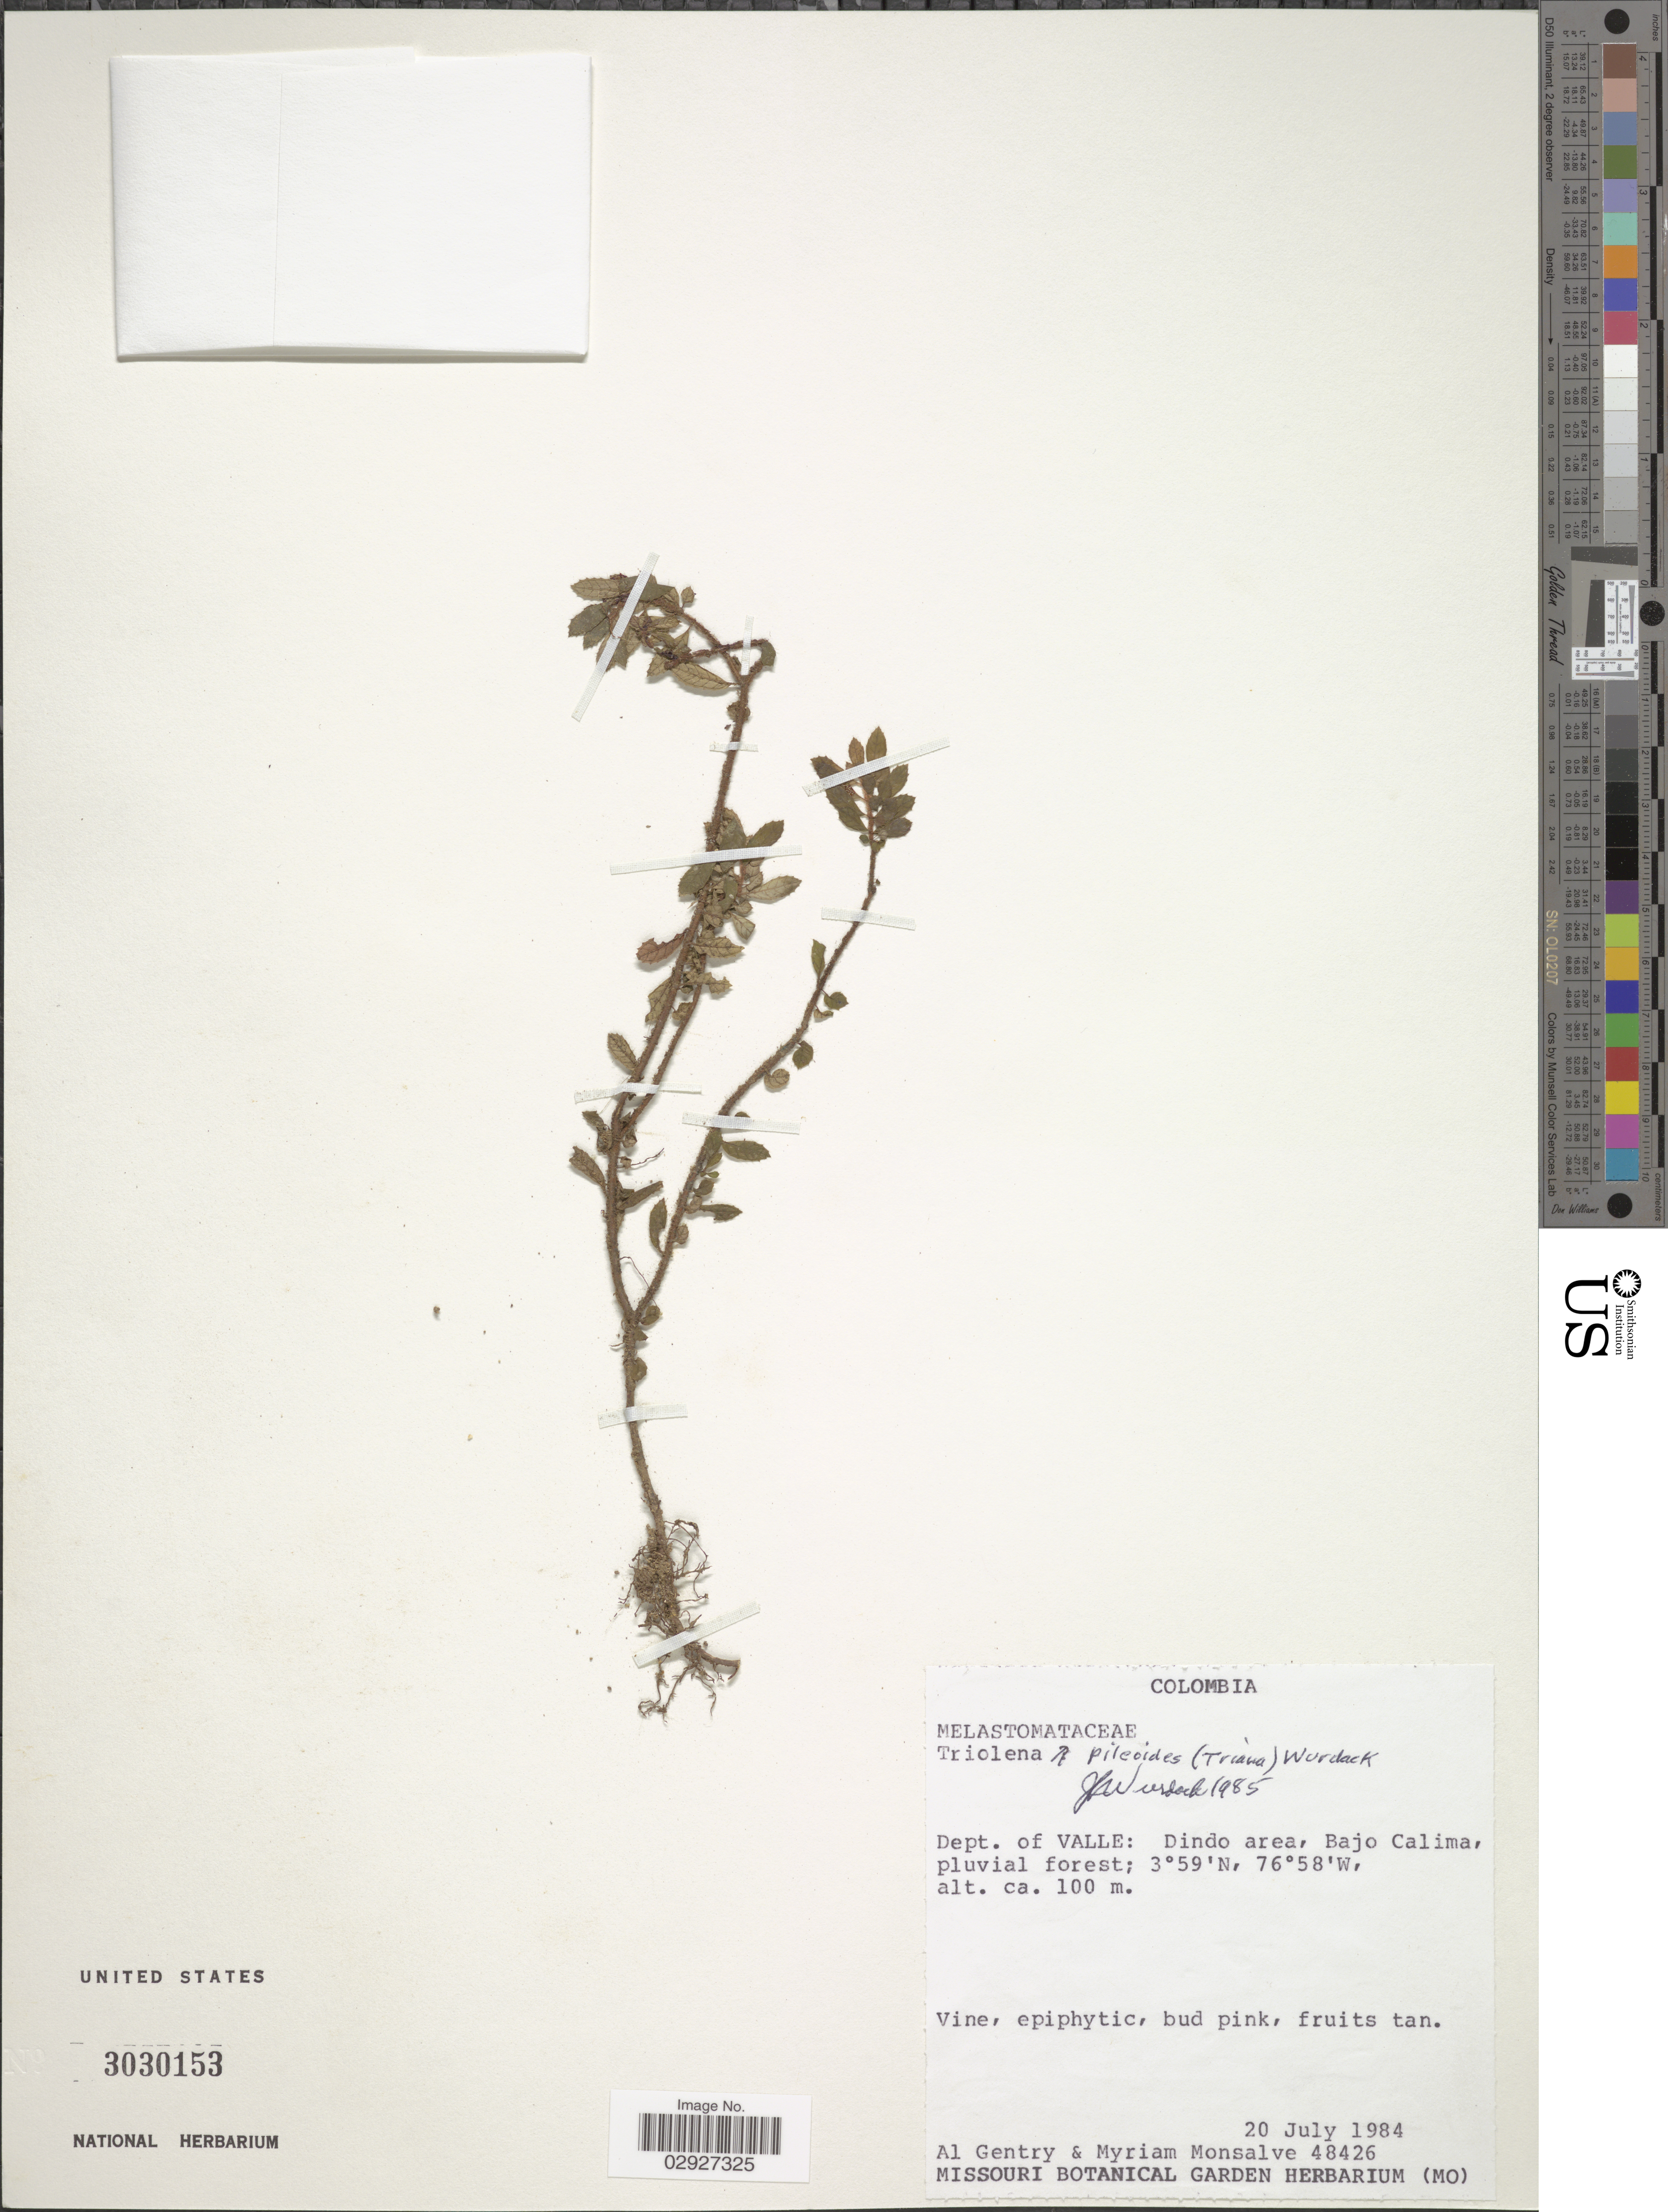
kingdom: Plantae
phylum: Tracheophyta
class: Magnoliopsida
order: Myrtales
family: Melastomataceae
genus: Triolena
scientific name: Triolena pileoides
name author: (Triana) Wurdack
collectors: A. H. Gentry & M. Monsalve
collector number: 48426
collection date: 1984-07-20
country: Colombia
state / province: Valle del Cauca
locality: Dindo area, Bajo Calima, pluvial forest.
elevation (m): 100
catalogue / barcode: US 3030153